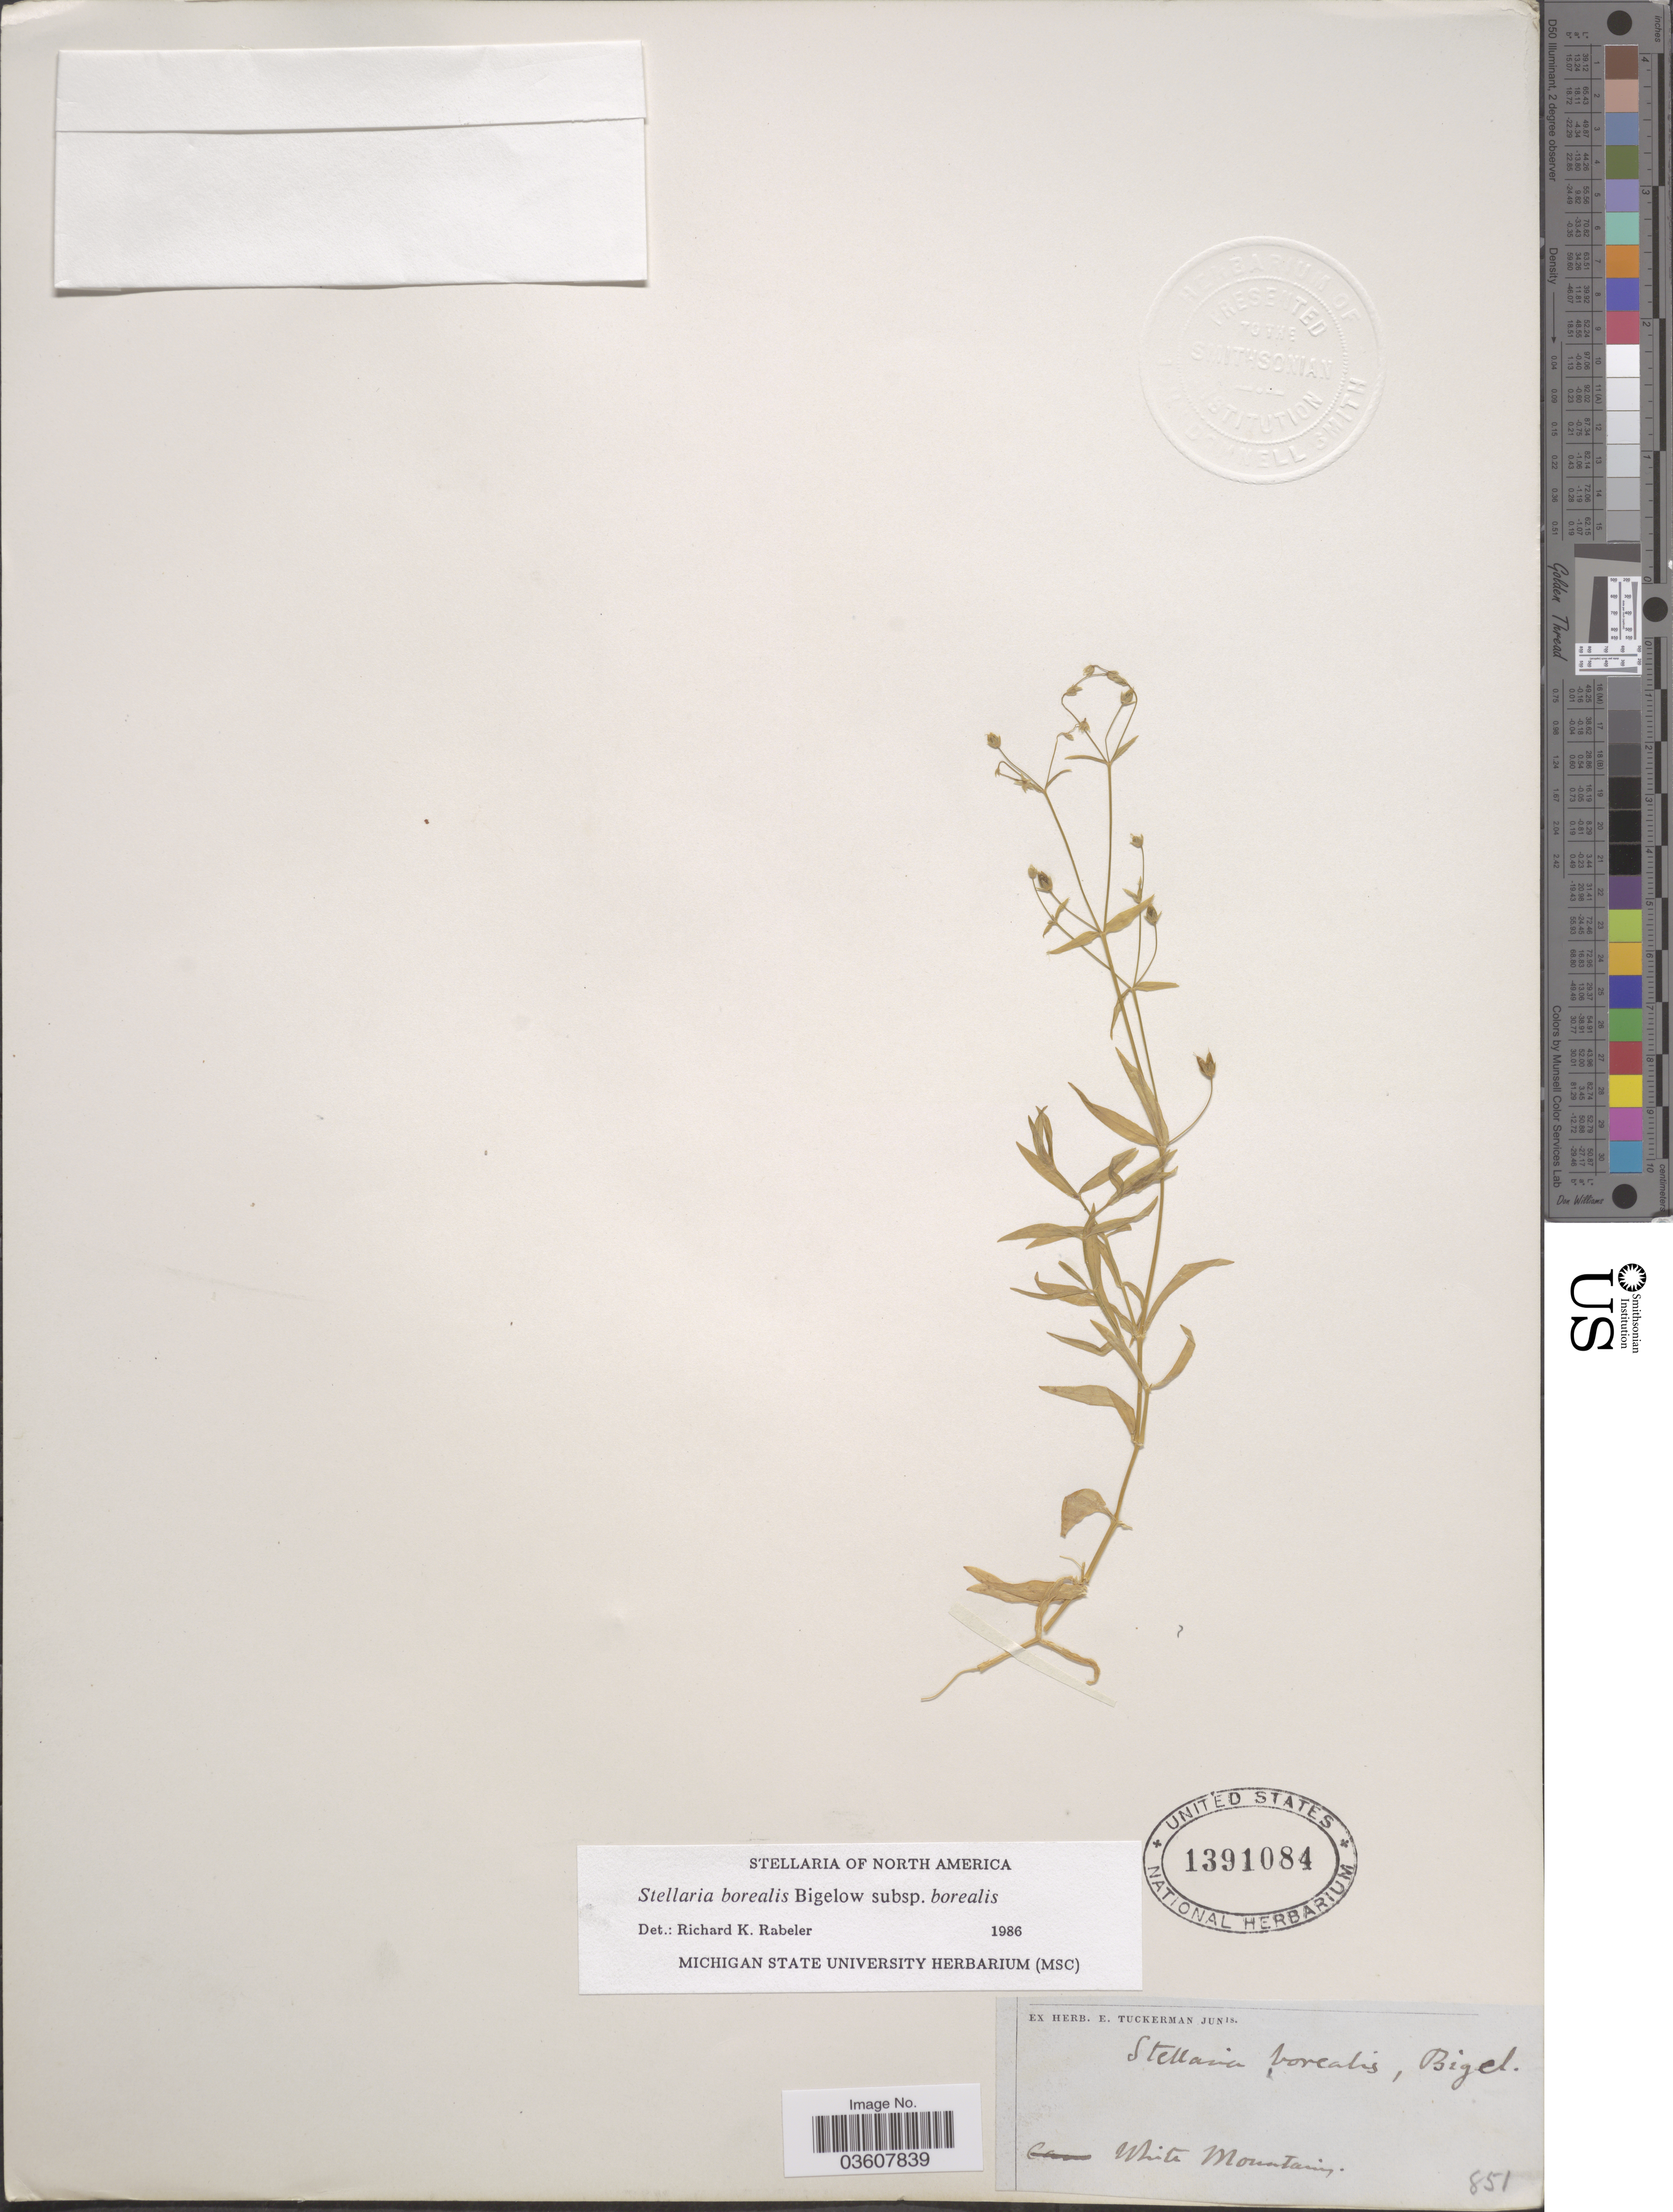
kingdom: Plantae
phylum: Tracheophyta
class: Magnoliopsida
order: Caryophyllales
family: Caryophyllaceae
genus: Stellaria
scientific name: Stellaria borealis subsp. borealis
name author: Bigelow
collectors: ex herb. E. Tuckerman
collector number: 851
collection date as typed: Transcribed d/m/y: /6/18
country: United States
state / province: New Hampshire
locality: White Mountains.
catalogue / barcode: US 1391084